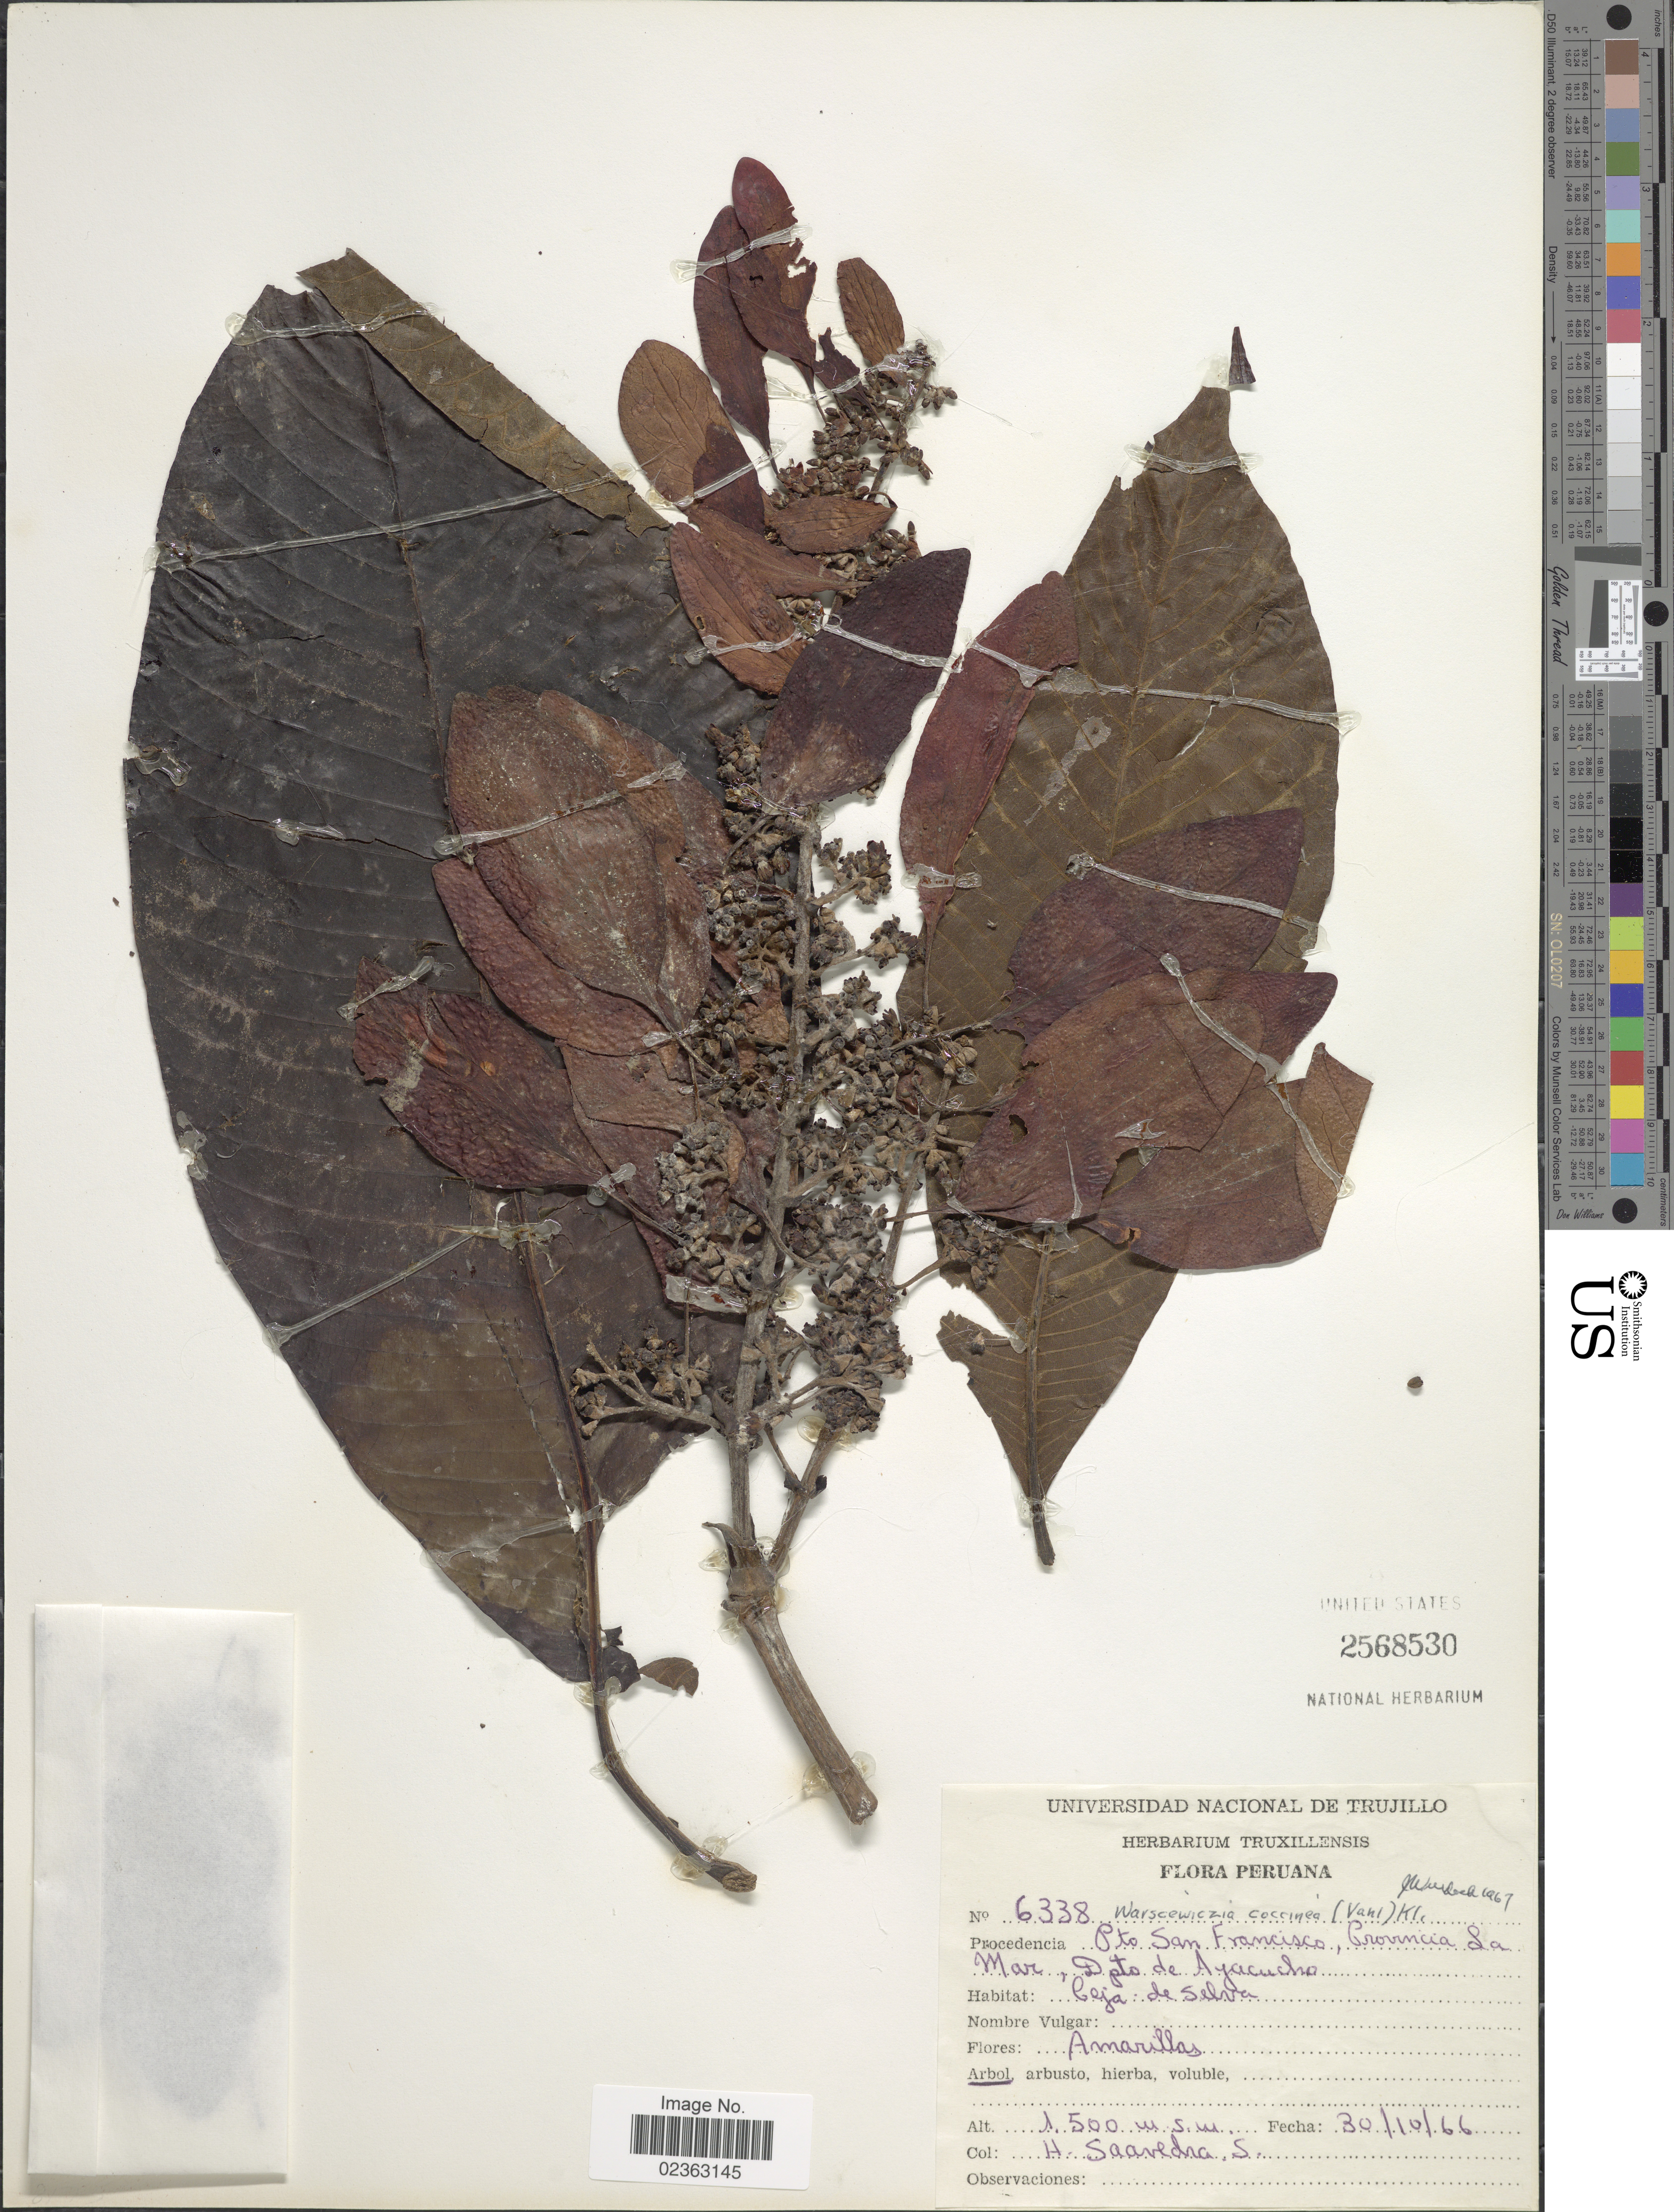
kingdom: Plantae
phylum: Tracheophyta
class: Magnoliopsida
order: Gentianales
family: Rubiaceae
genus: Warszewiczia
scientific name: Warszewiczia coccinea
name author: (Vahl) Klotzsch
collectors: H. Saavedra S.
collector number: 6338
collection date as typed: Transcribed d/m/y: 30/10/66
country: Peru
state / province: Ayacucho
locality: Pto San Francisco, Provincia La Mar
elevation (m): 1500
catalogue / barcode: US 2565830